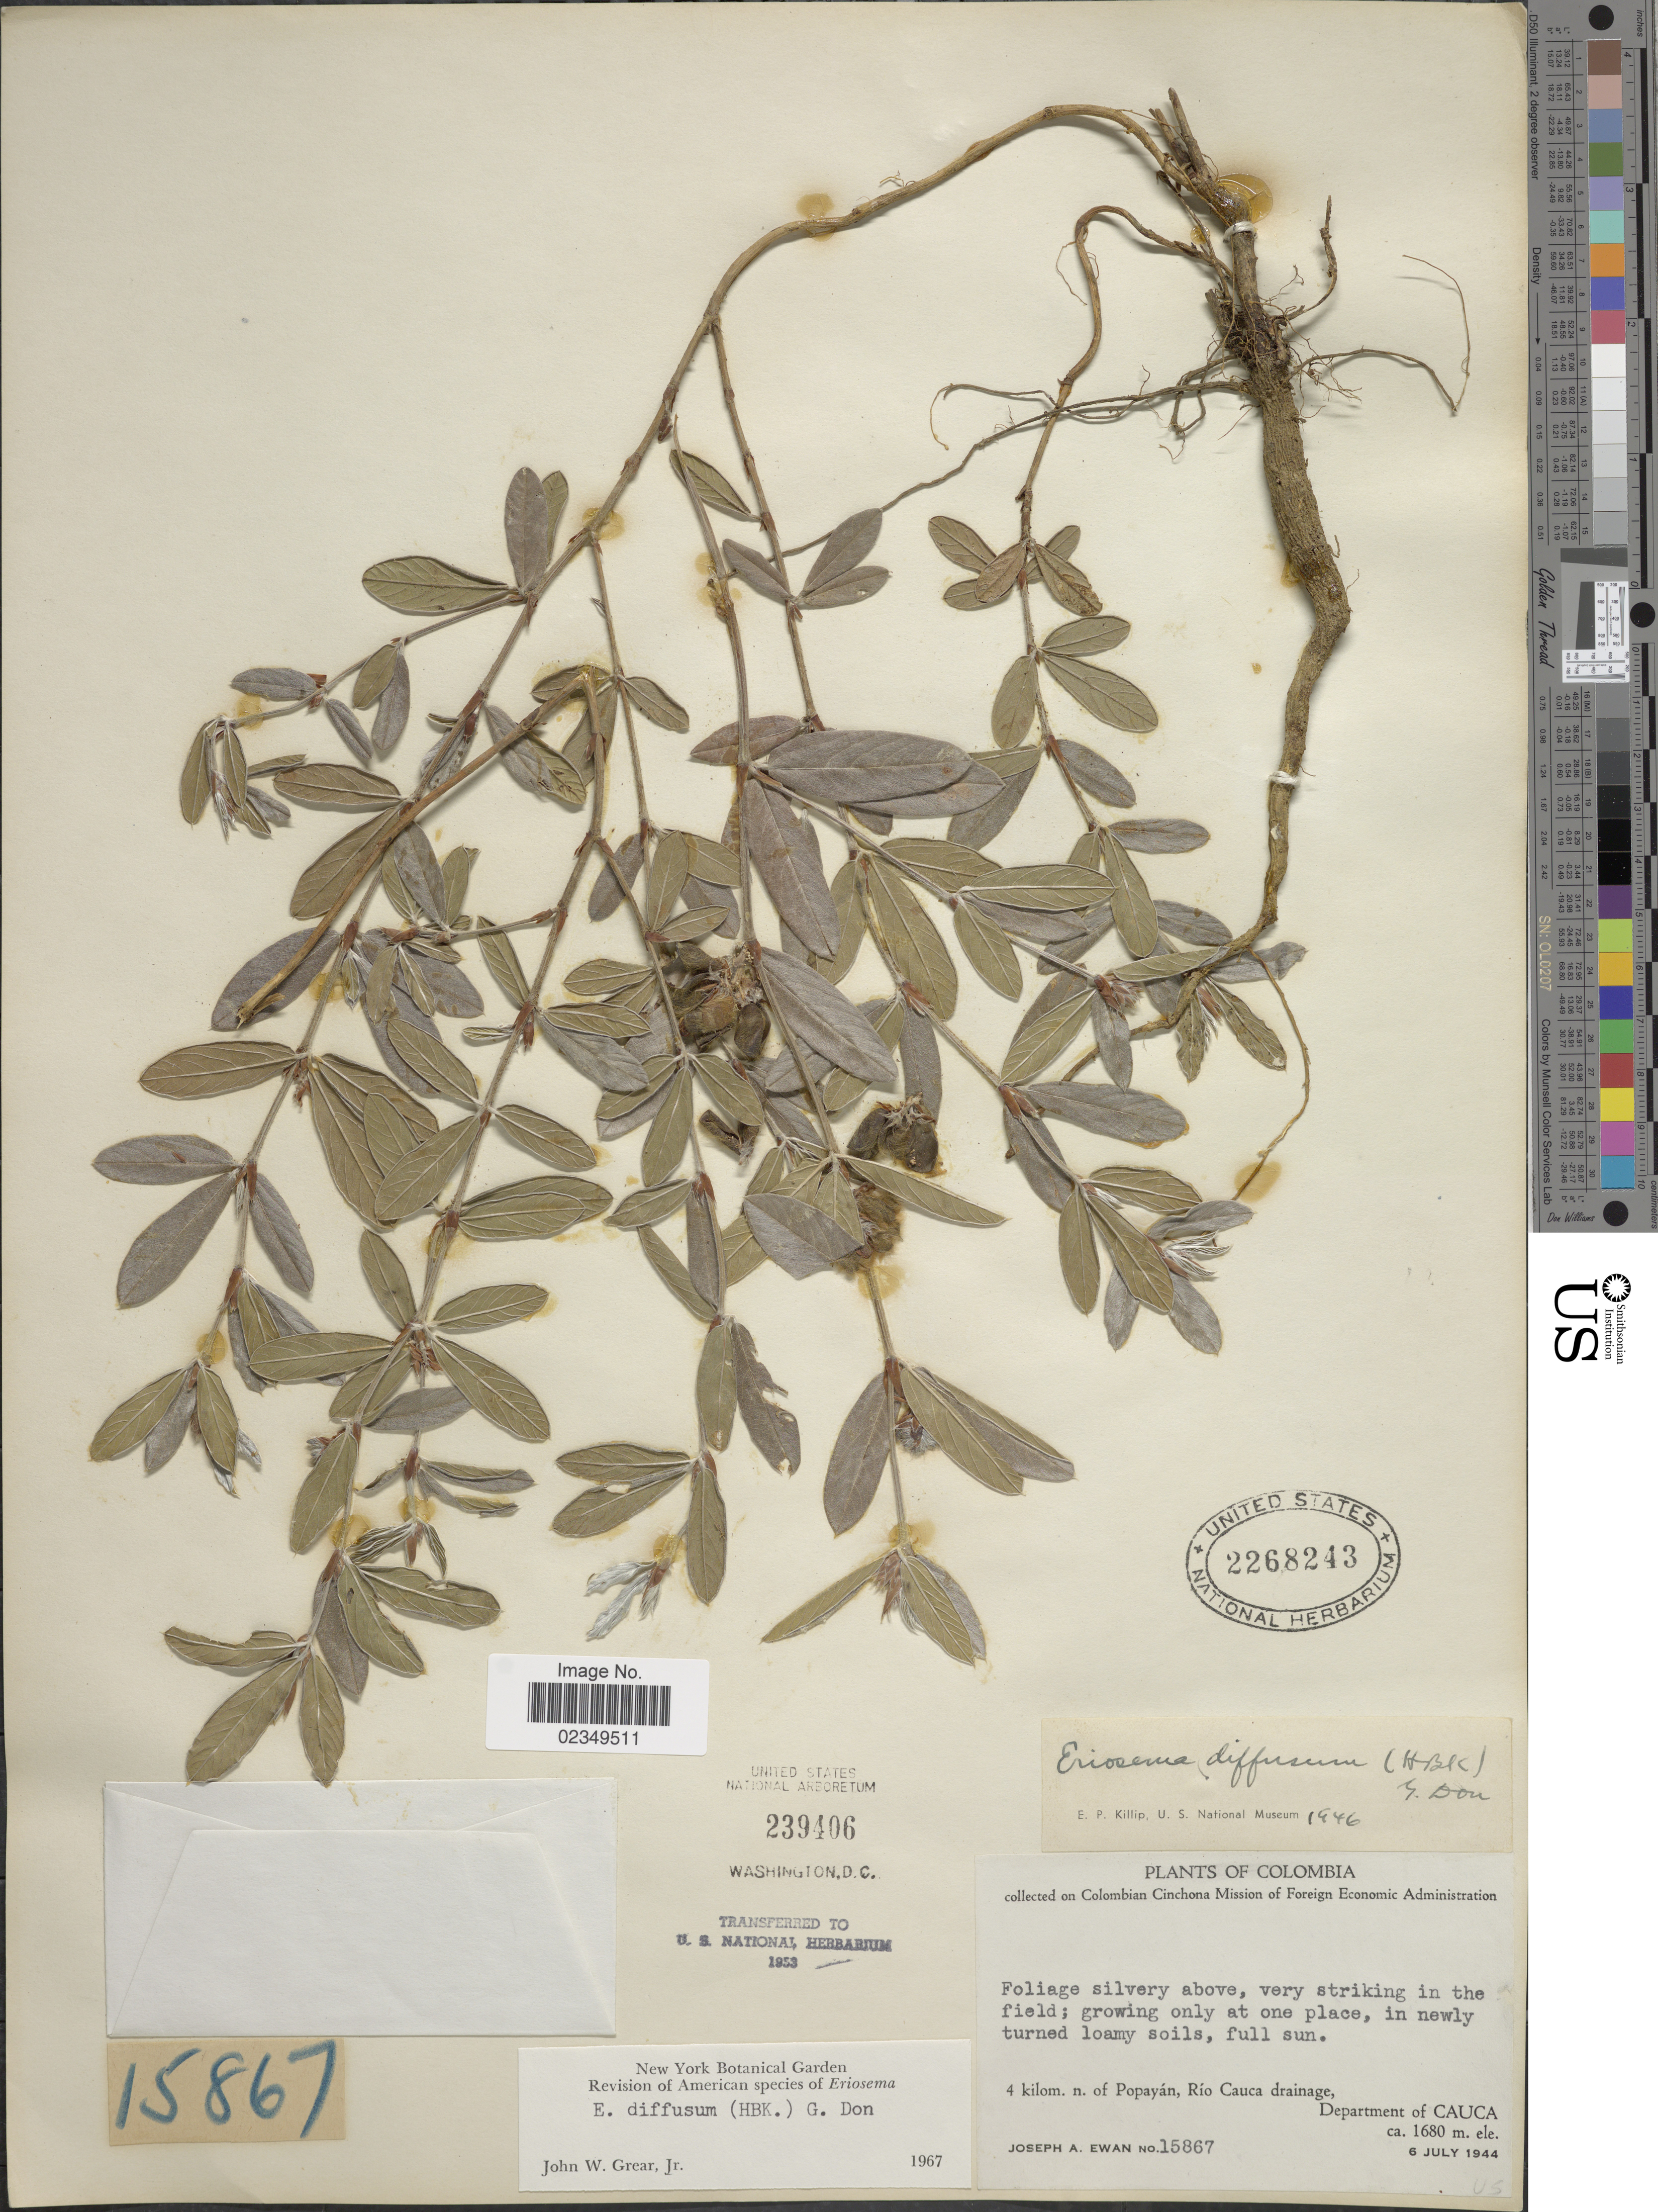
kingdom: Plantae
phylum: Tracheophyta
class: Magnoliopsida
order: Fabales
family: Fabaceae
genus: Eriosema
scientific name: Eriosema diffusum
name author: (Kunth) G. Don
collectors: J. A. Ewan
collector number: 15867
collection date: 1944-07-06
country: Colombia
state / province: Cauca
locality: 4 kilom. n. of Popoyán, Río Cauca drainage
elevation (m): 1680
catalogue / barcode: US 2268243